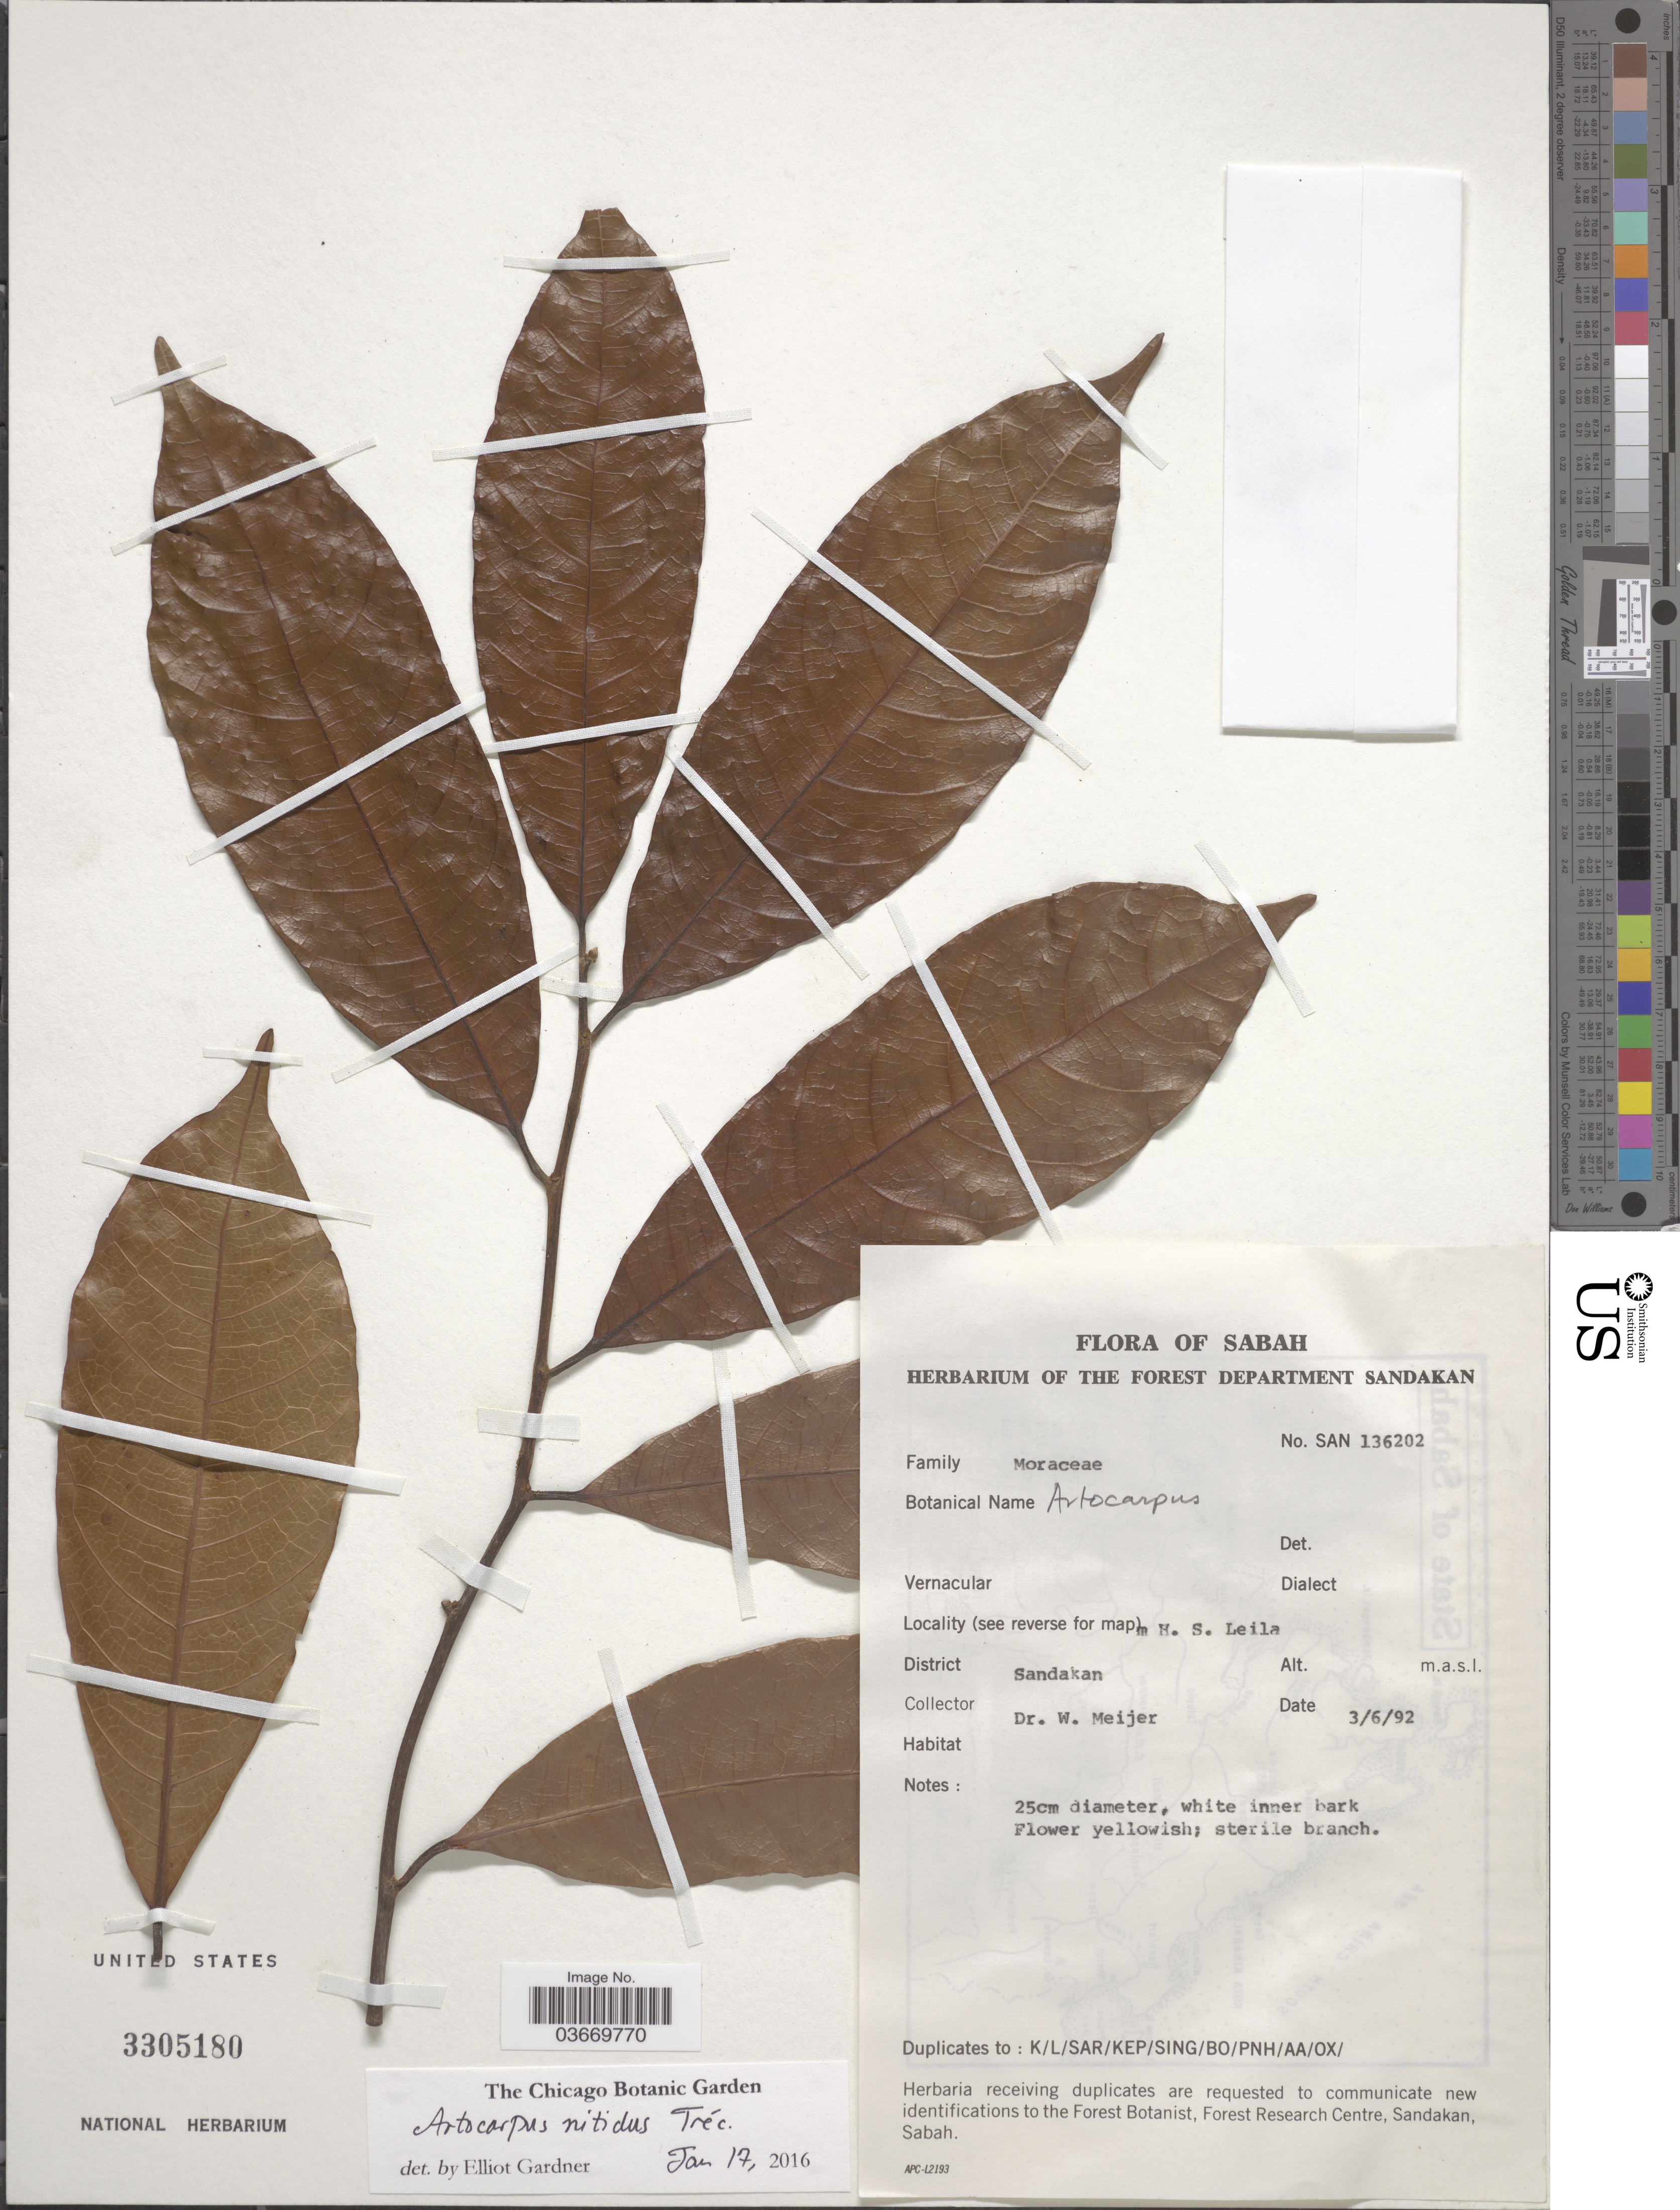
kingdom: Plantae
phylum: Tracheophyta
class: Magnoliopsida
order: Rosales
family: Moraceae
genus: Artocarpus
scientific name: Artocarpus nitidus subsp. griffithii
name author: (King) F.M. Jarrett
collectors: W. Meijer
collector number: SAN136202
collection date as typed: Transcribed d/m/y: 3/6/92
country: Malaysia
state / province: Sabah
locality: m H. S. Leila. District Sandakan.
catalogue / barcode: US 3305180